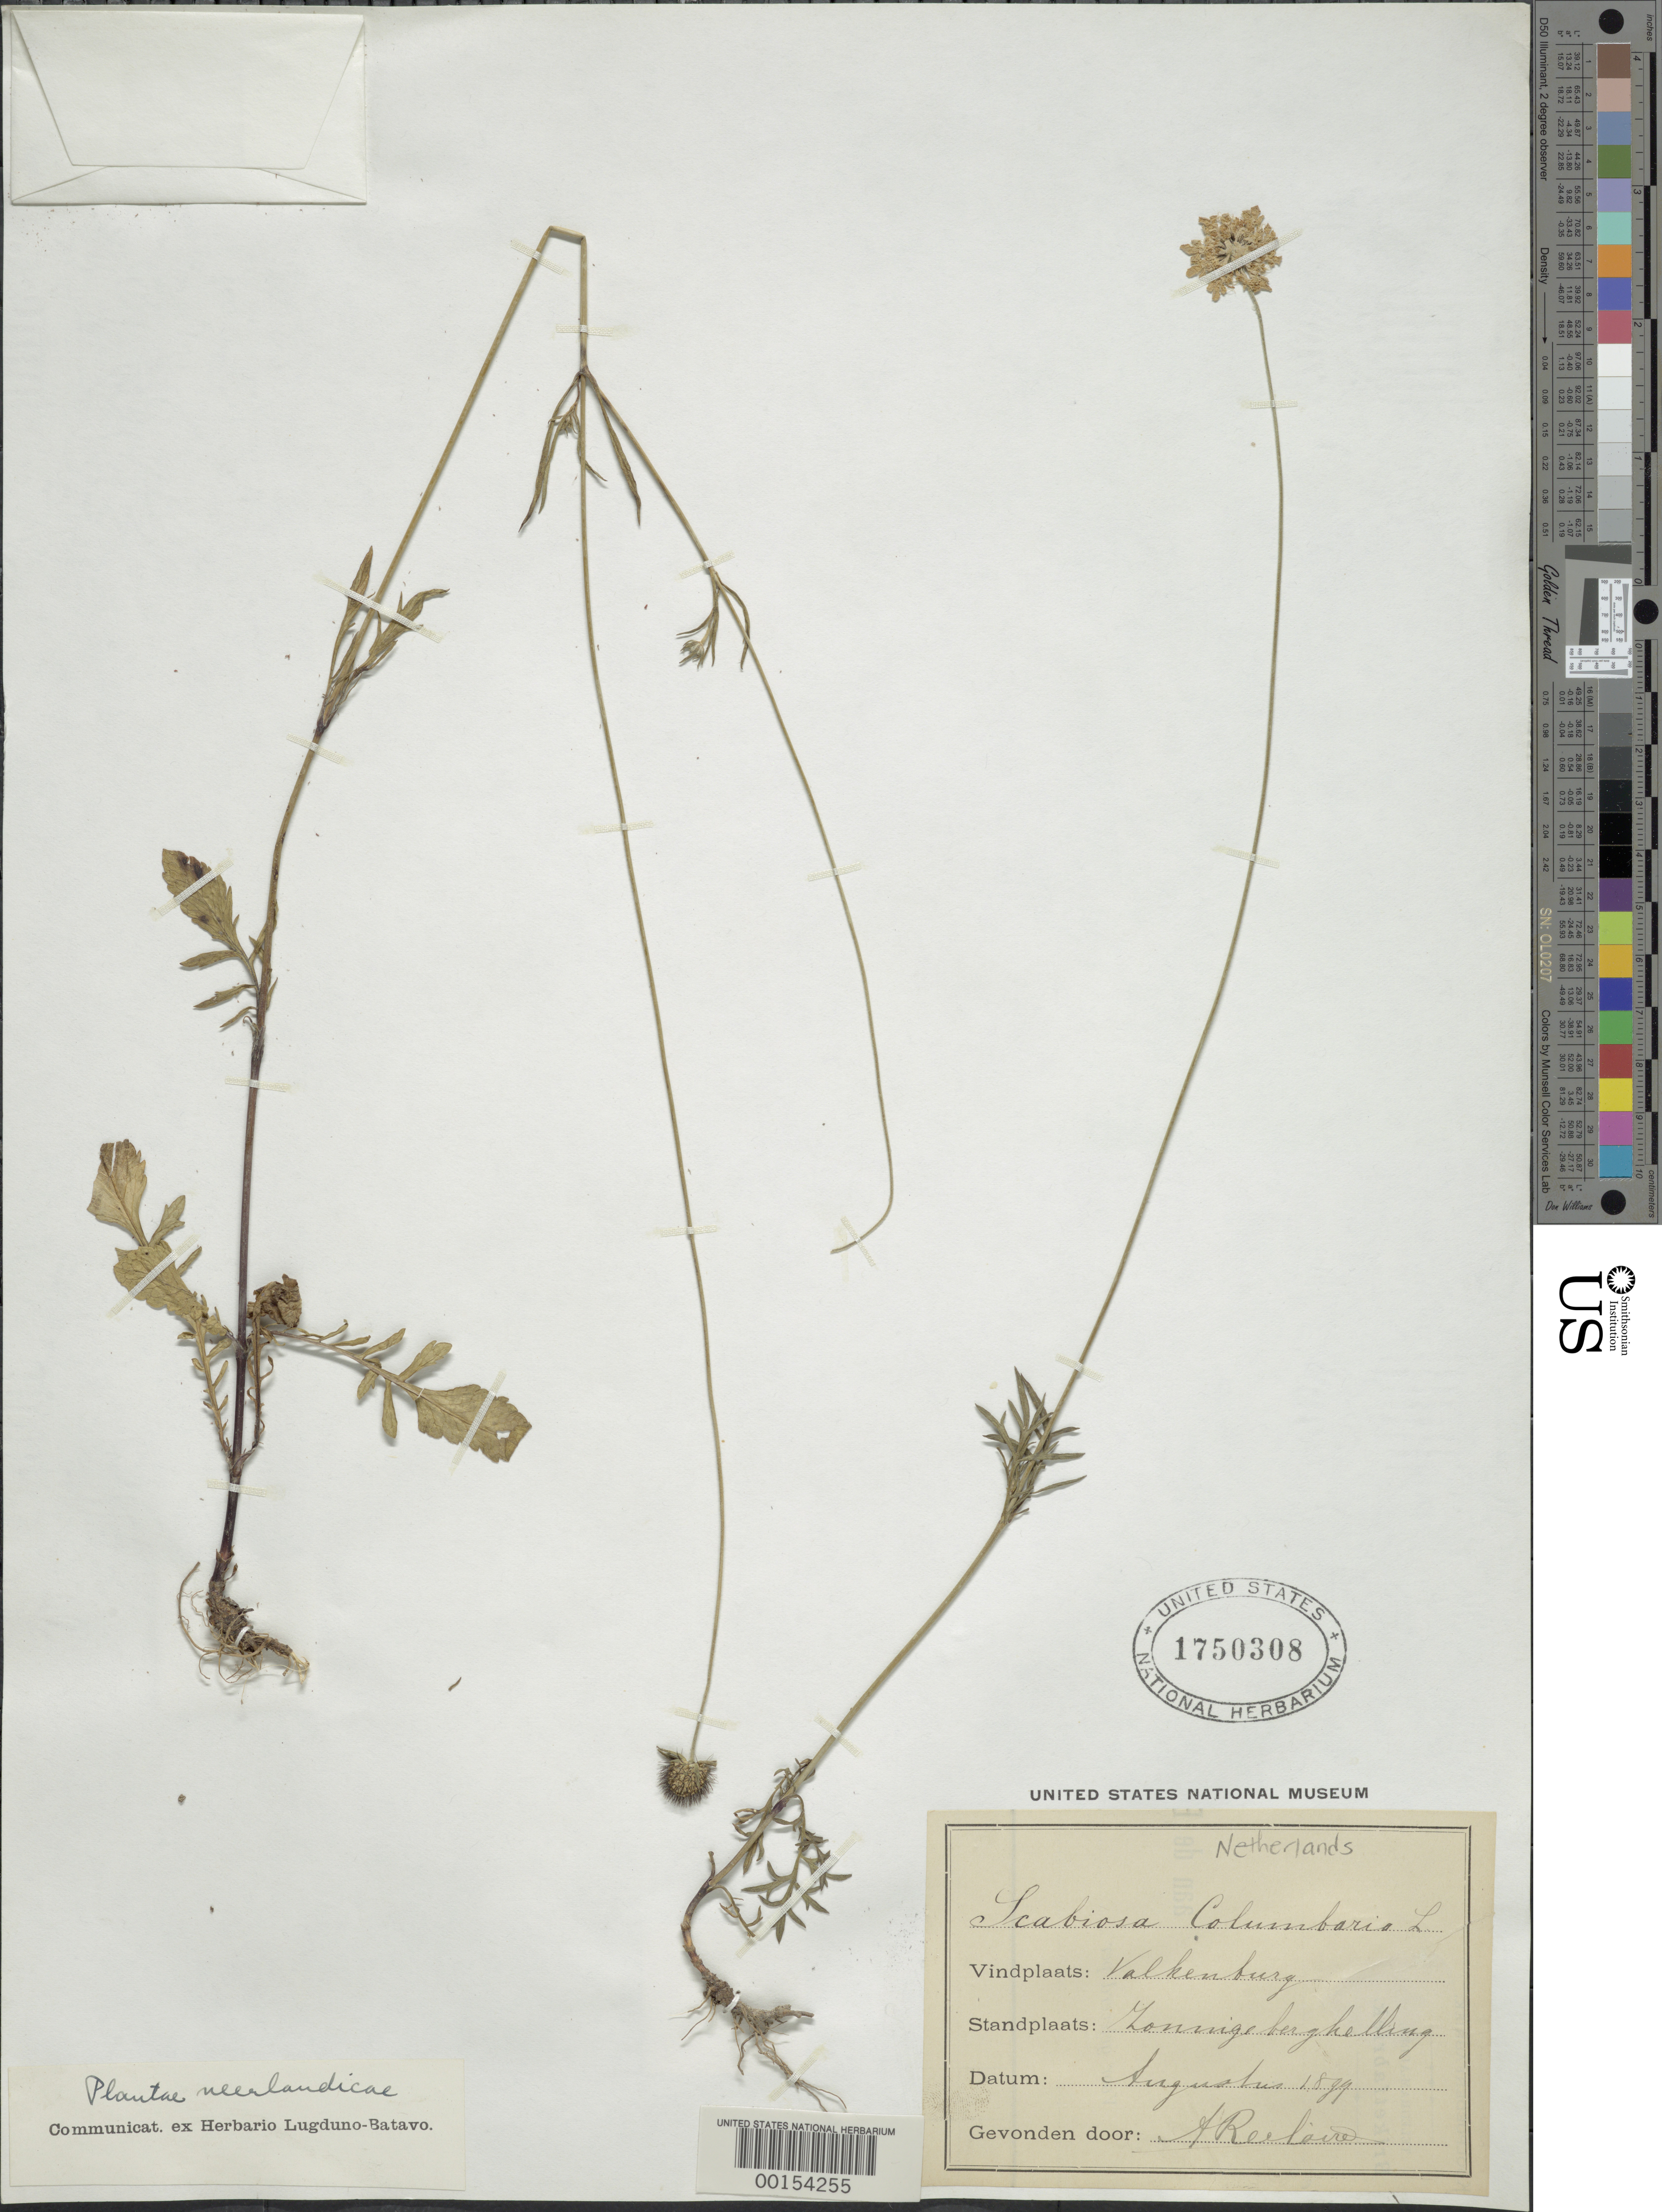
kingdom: Plantae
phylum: Tracheophyta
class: Magnoliopsida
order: Dipsacales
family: Caprifoliaceae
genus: Scabiosa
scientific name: Scabiosa columbaria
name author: L.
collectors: A. Reeloire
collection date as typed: Aug 1899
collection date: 1899-08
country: Netherlands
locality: Valkenburg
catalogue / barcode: US 1750308